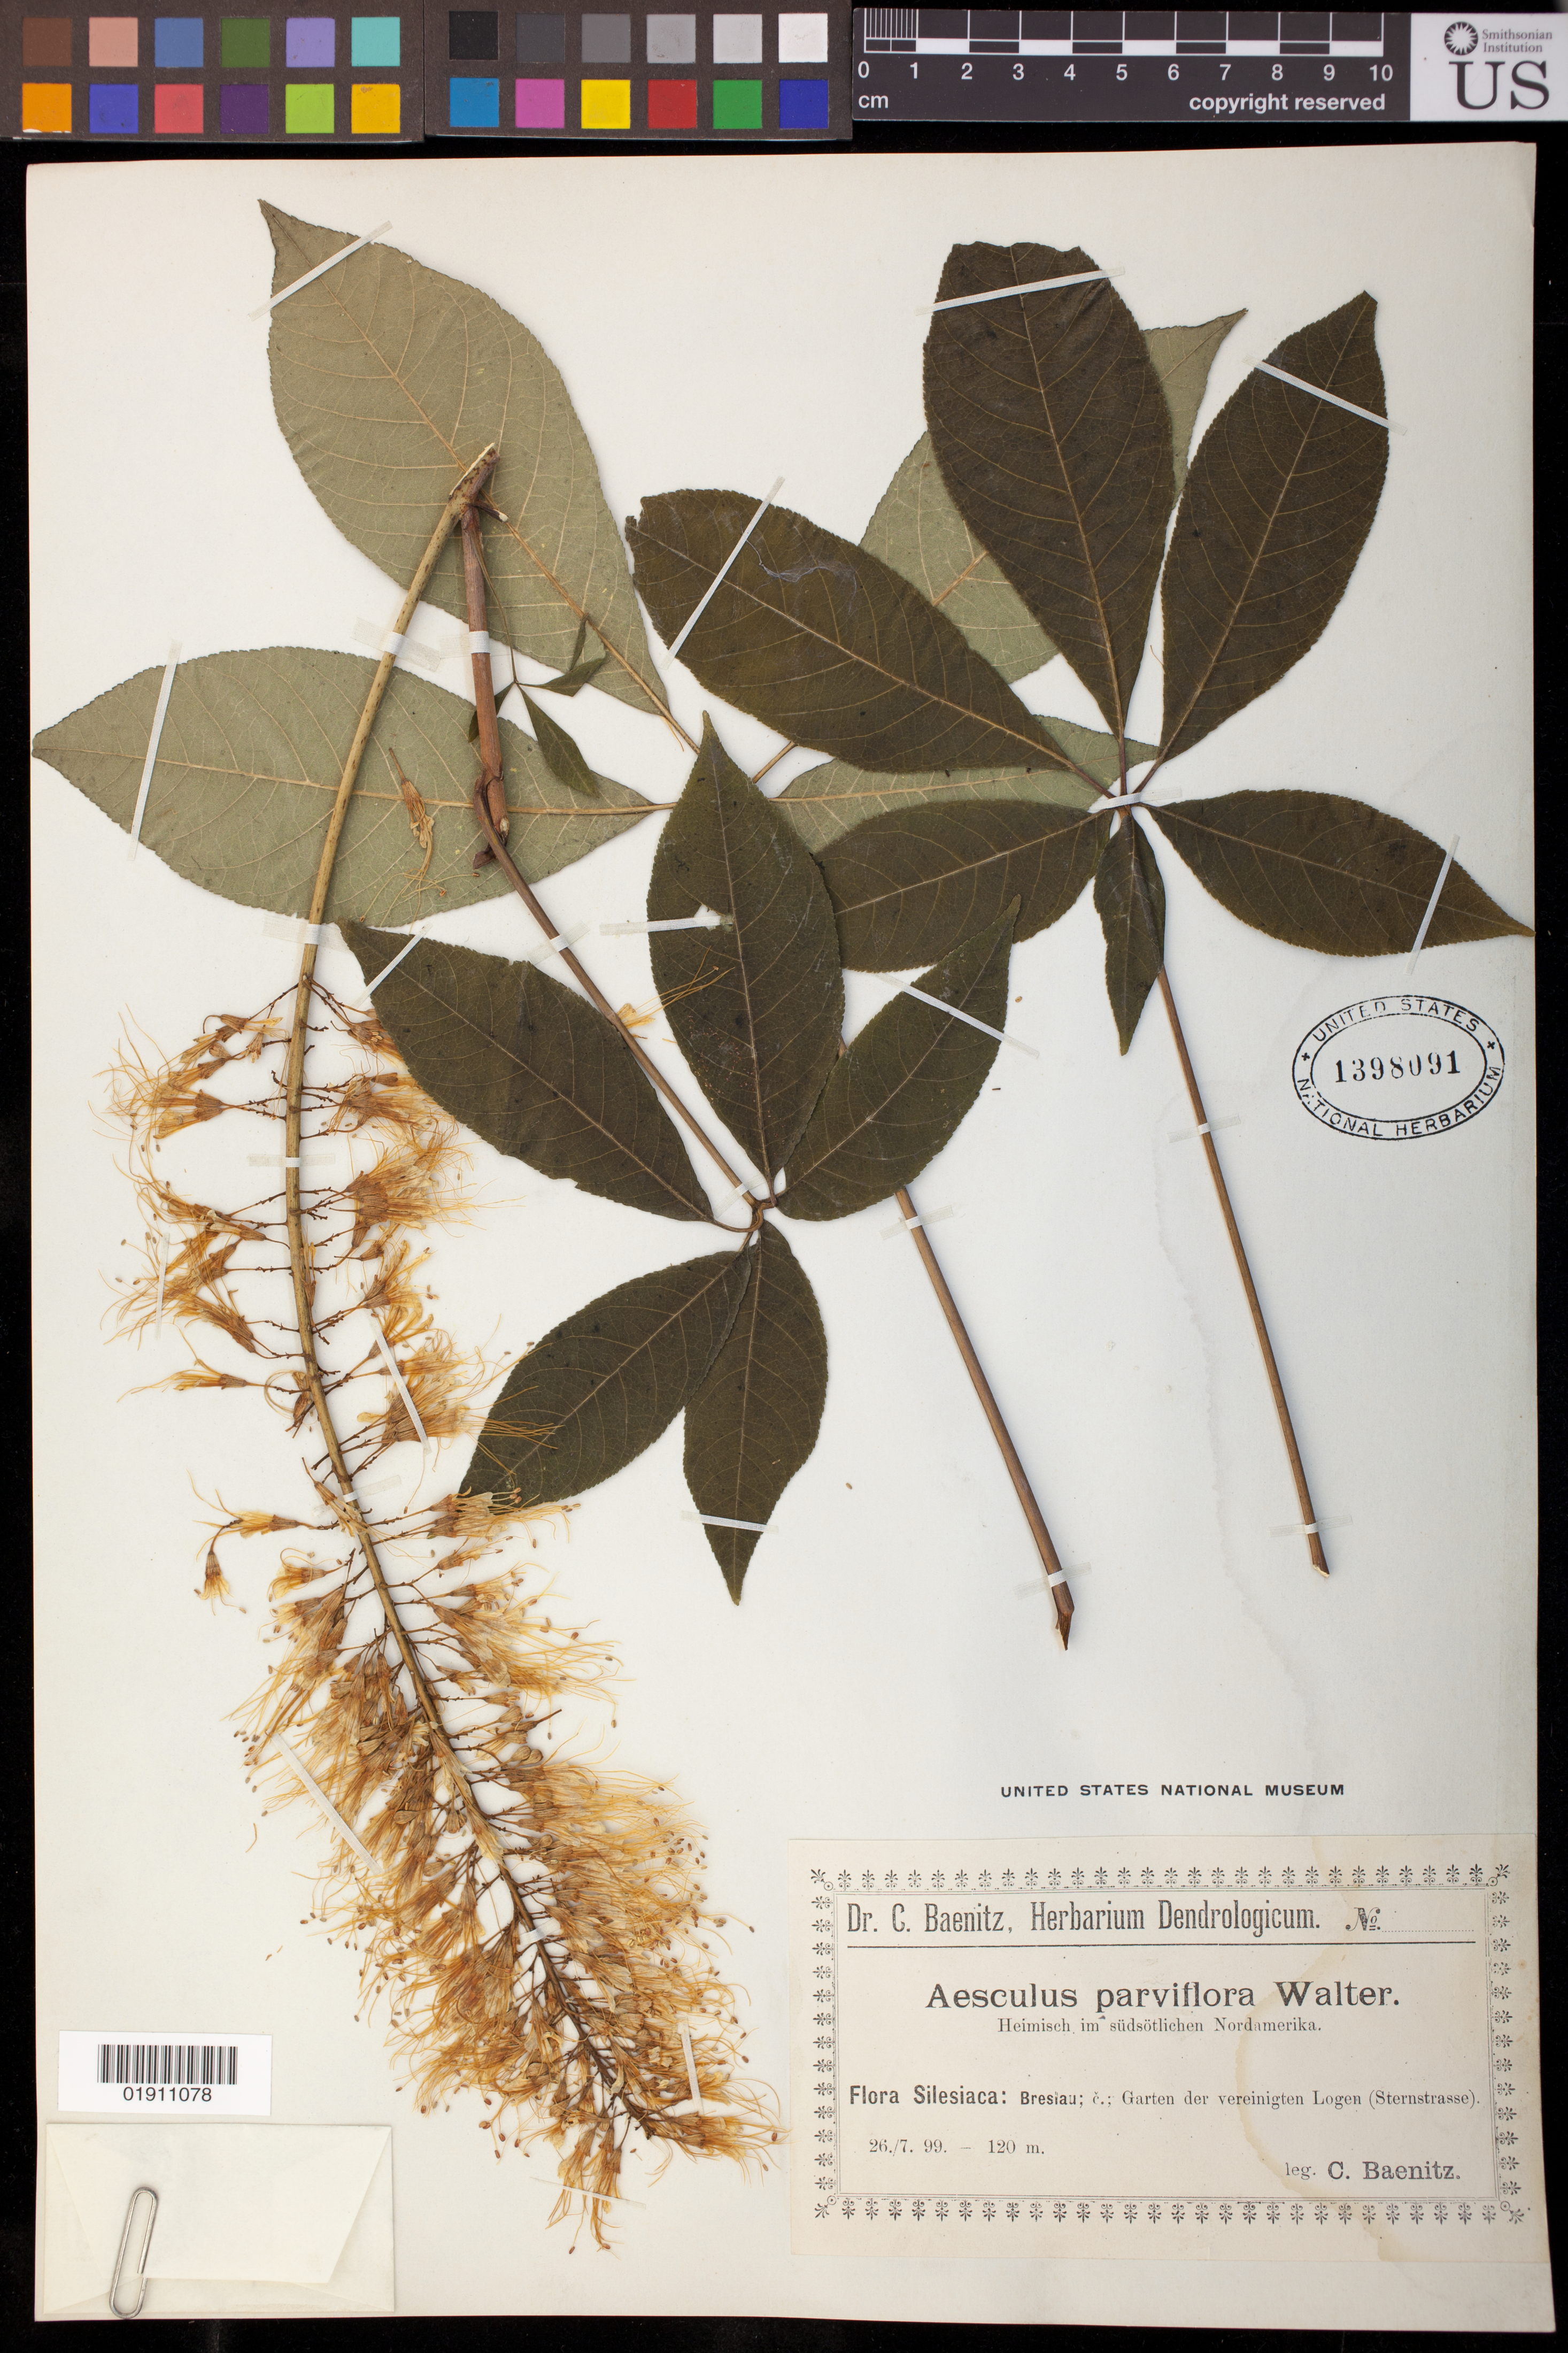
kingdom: Plantae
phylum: Tracheophyta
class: Magnoliopsida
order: Sapindales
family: Sapindaceae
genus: Aesculus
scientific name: Aesculus parviflora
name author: Walter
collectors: C. G. Baenitz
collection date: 1899-07-26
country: Poland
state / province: Dolnoslaskie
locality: Breslau; c.; Garten der vereinigten Logen (Sternstrasse)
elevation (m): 120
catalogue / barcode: US 1398091